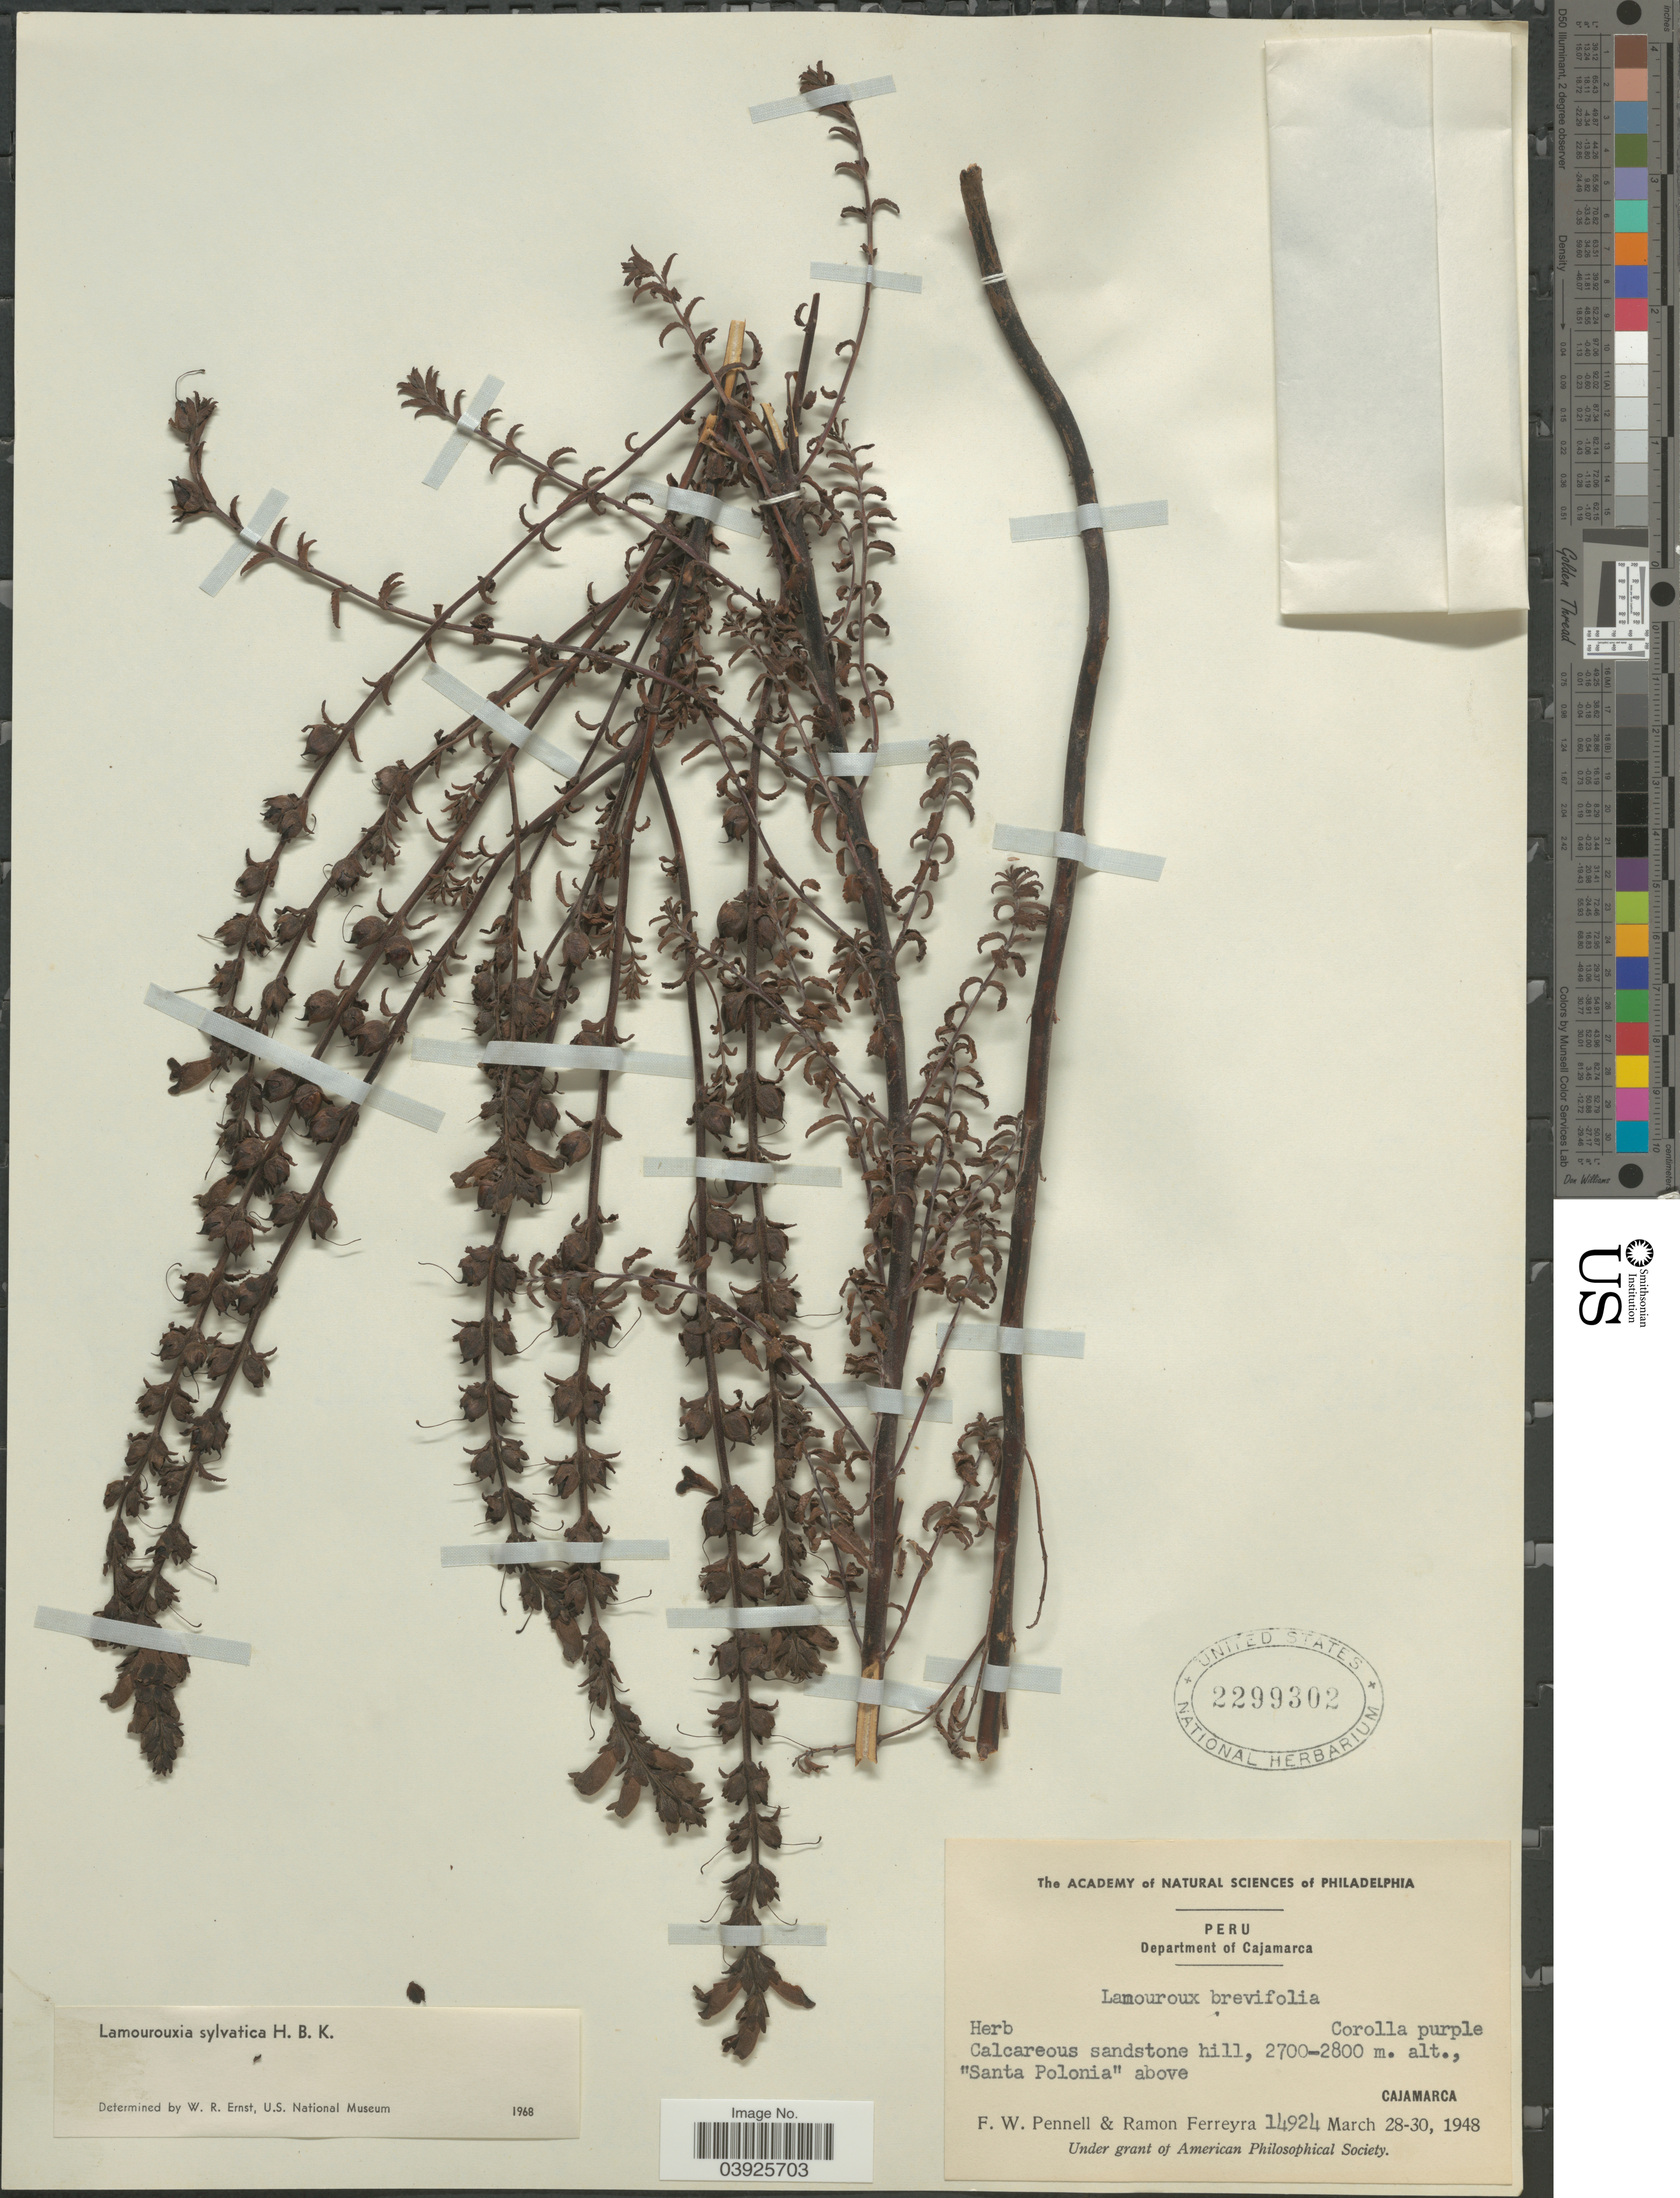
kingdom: Plantae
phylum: Tracheophyta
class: Magnoliopsida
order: Lamiales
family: Orobanchaceae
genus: Lamourouxia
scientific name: Lamourouxia sylvatica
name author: Kunth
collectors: F. W. Pennell & R. A. Ferreyra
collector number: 14924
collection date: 1948-03-28/1948-03-30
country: Peru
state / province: Cajamarca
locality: Department of Cajamarca. Calcareous sandstone hill, "Santa Polonia" above. Cajamarca.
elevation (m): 2700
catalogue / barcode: US 2299302